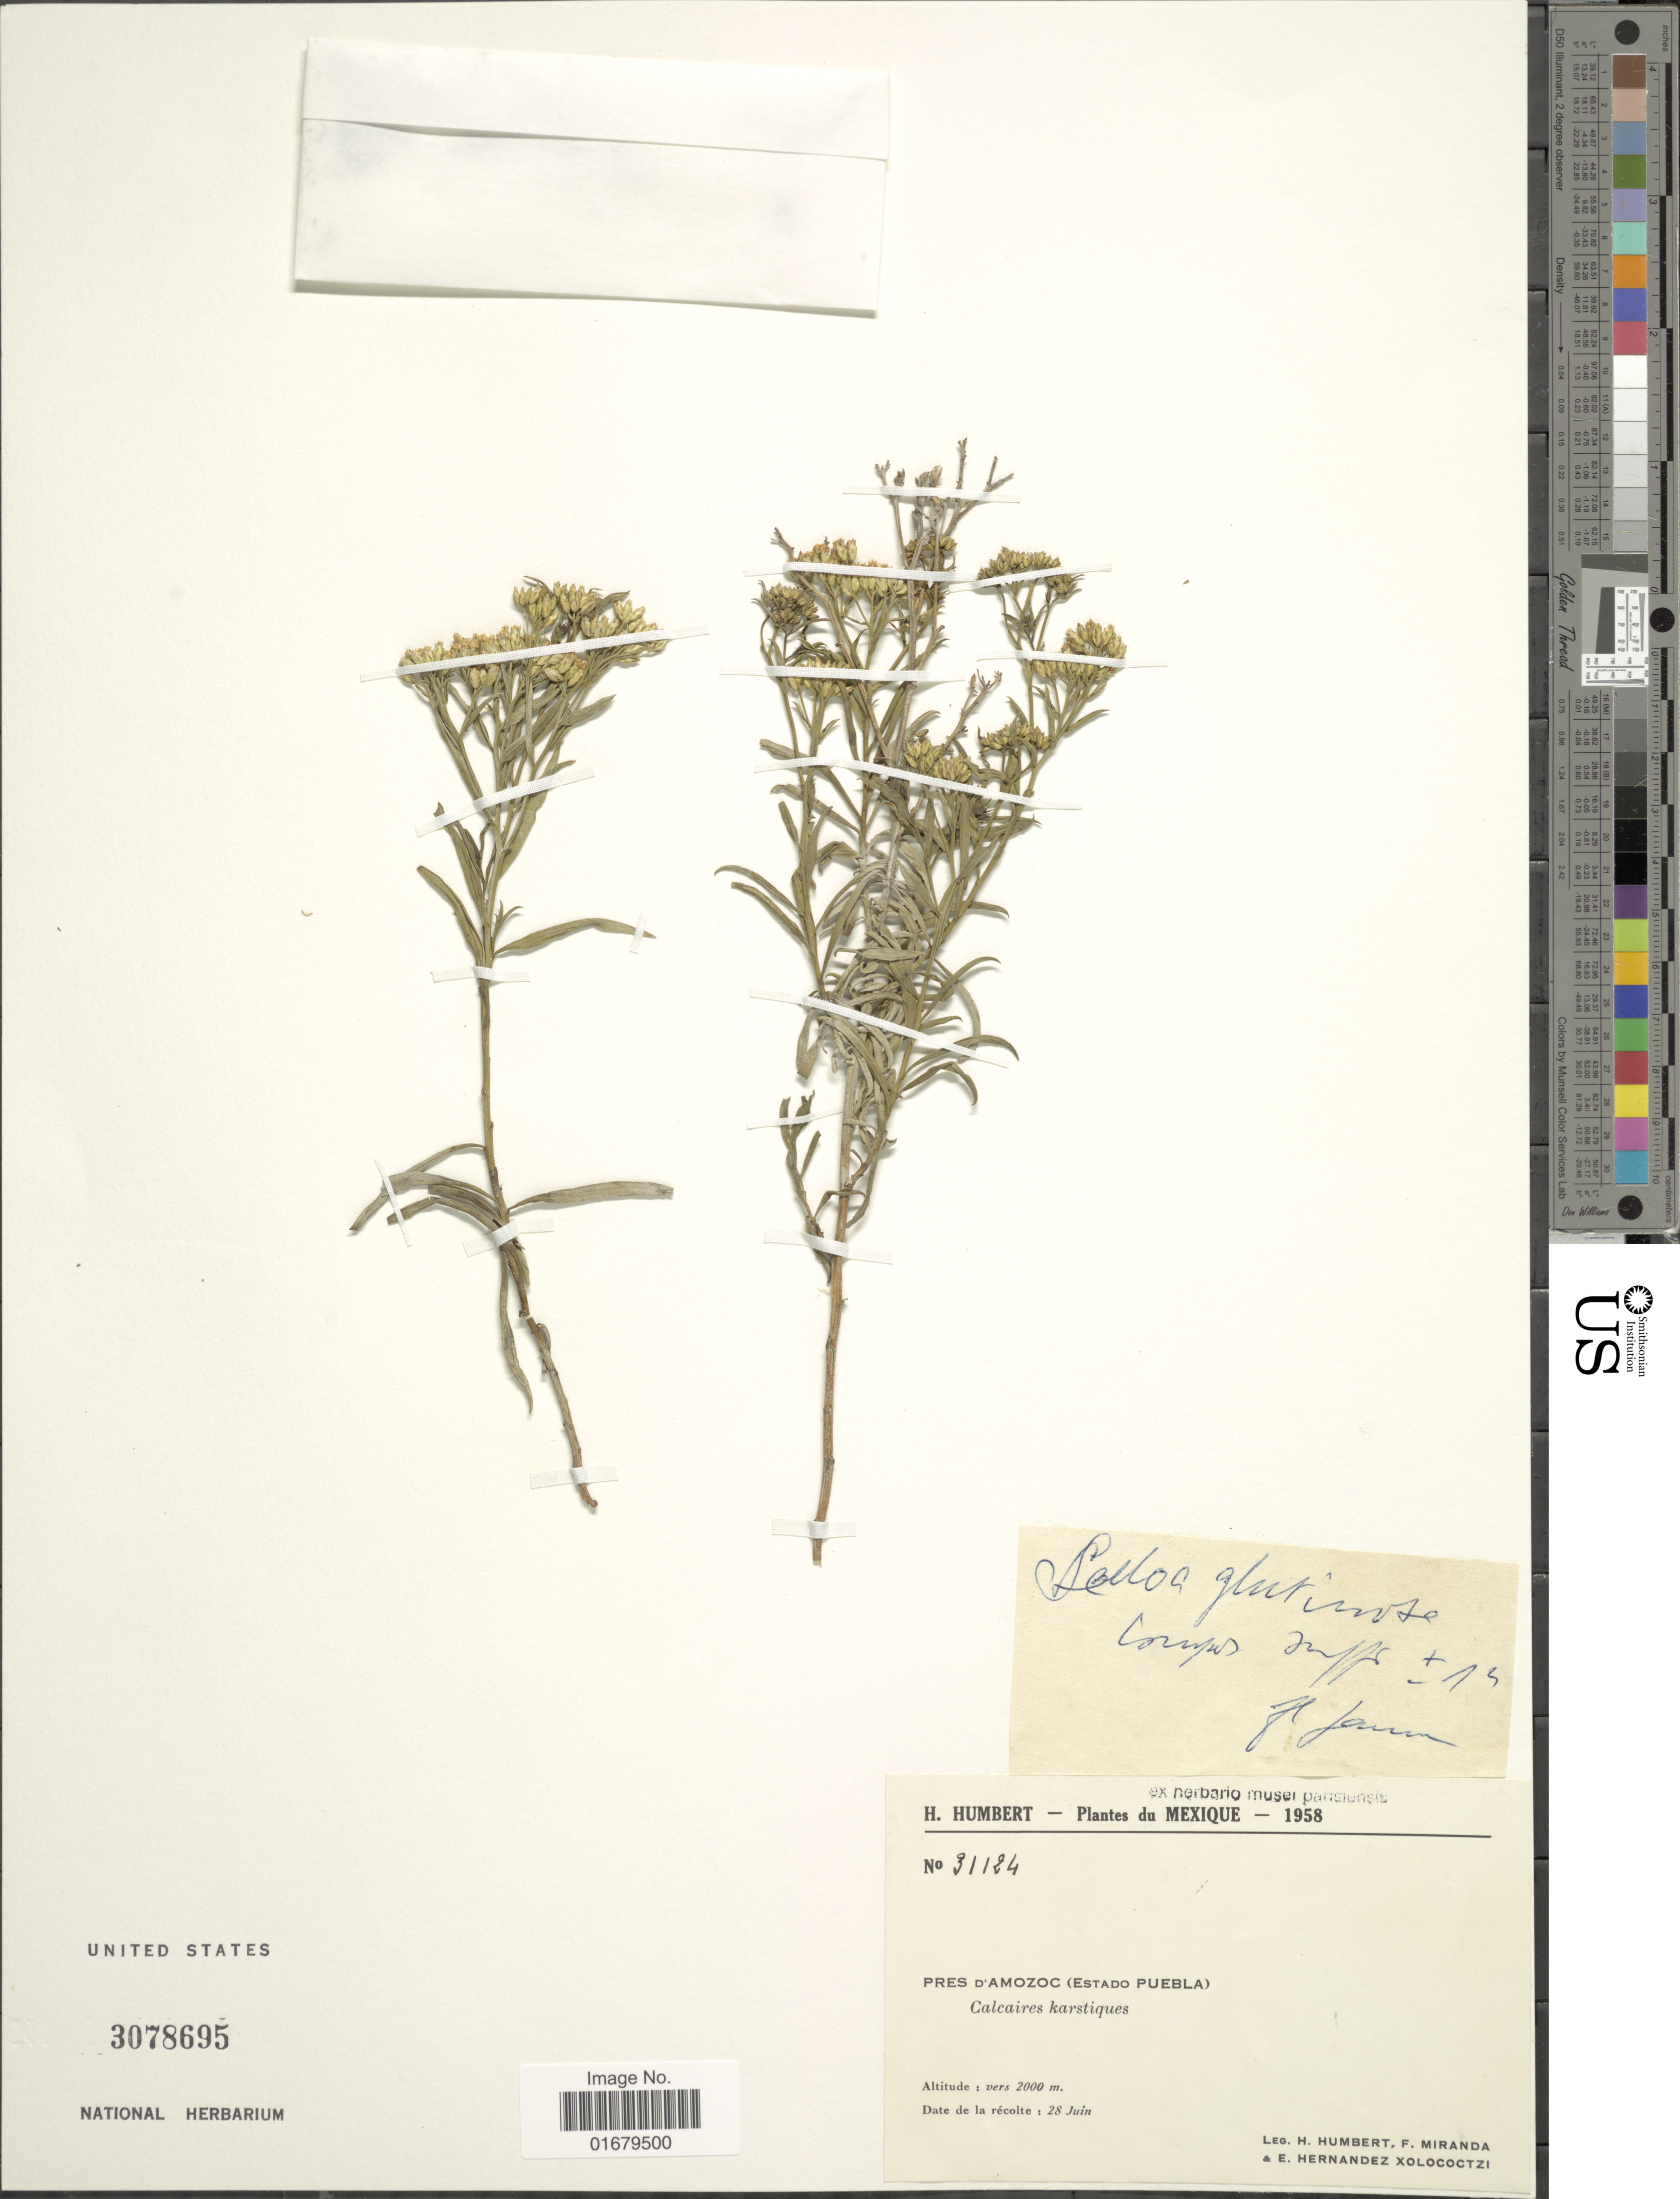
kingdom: Plantae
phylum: Tracheophyta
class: Magnoliopsida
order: Asterales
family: Asteraceae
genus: Gymnosperma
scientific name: Gymnosperma glutinosum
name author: (Spreng.) Less.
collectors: H. Humbert, F. Miranda & E. Hernandez X.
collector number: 31124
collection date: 1958-06-28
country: Mexico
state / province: Puebla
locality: Pres D' Amozoc, Calcaires karstiques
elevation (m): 2000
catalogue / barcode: US 3078695